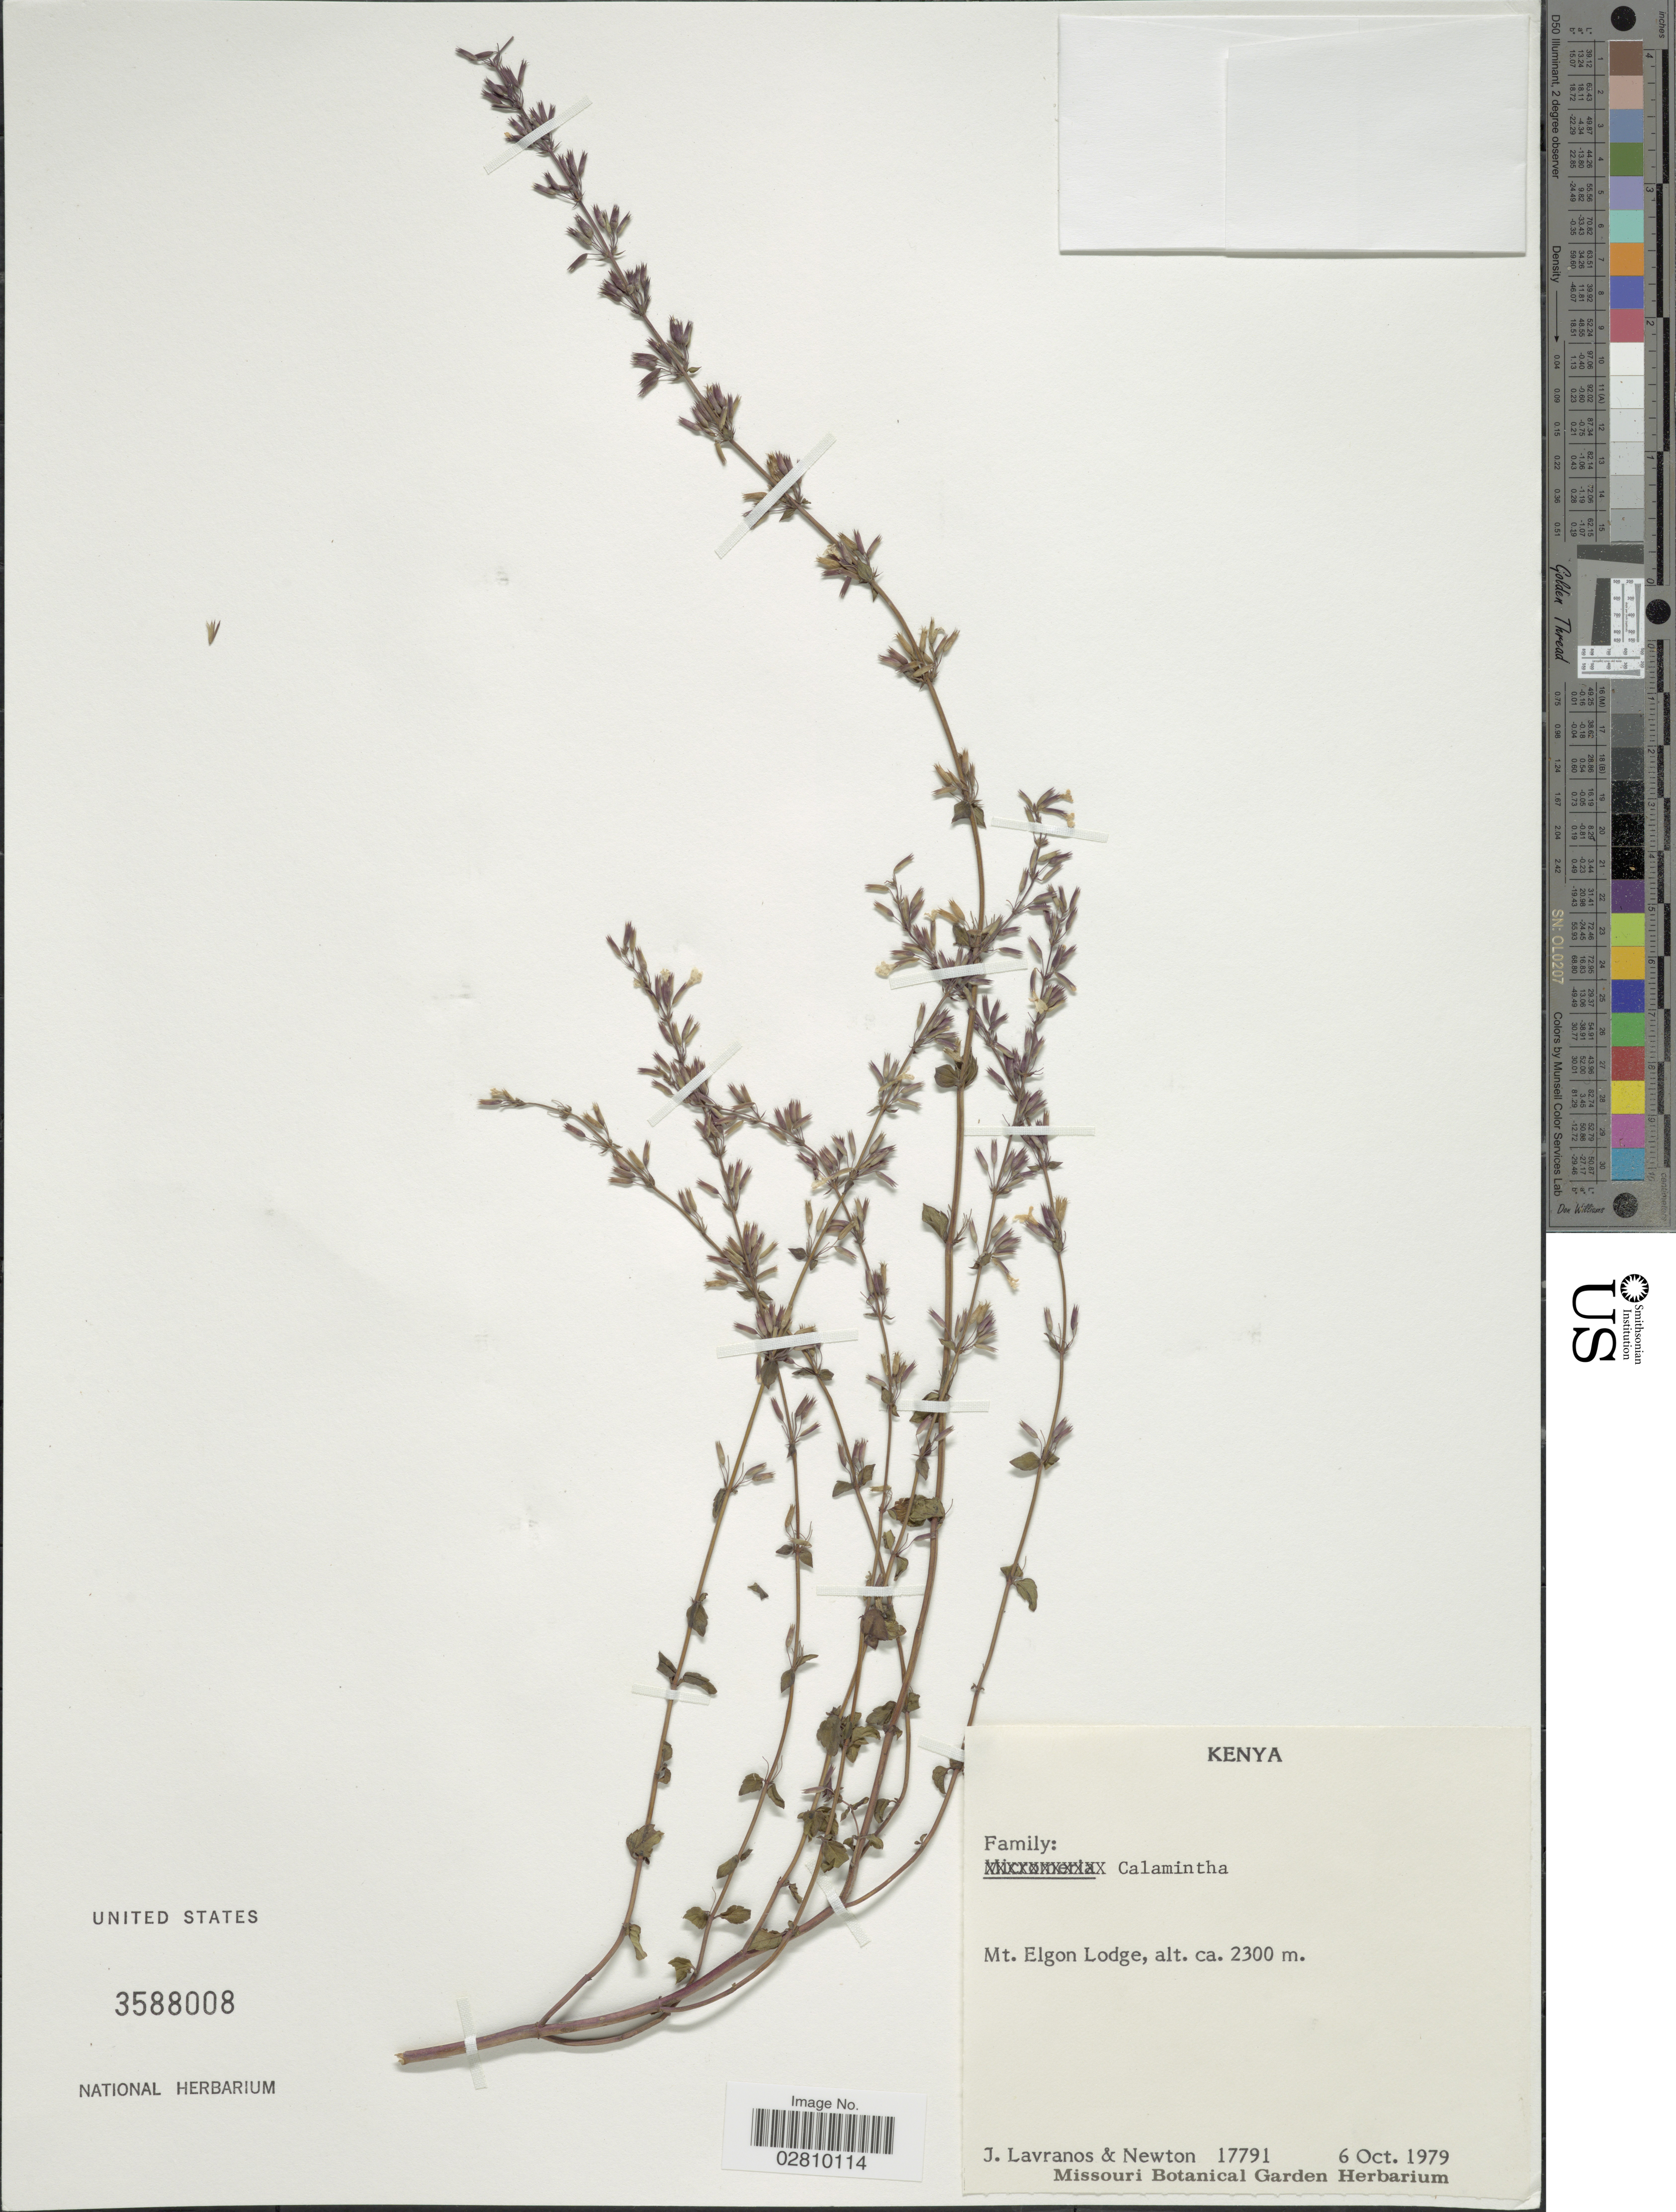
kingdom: Plantae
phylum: Tracheophyta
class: Magnoliopsida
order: Lamiales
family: Lamiaceae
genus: Calamintha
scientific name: Calamintha sp.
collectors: J. Lavranos & -. Newton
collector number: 17791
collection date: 1979-10-06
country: Kenya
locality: Mt. Elgon Lodge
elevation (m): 2300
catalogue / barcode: US 3588008